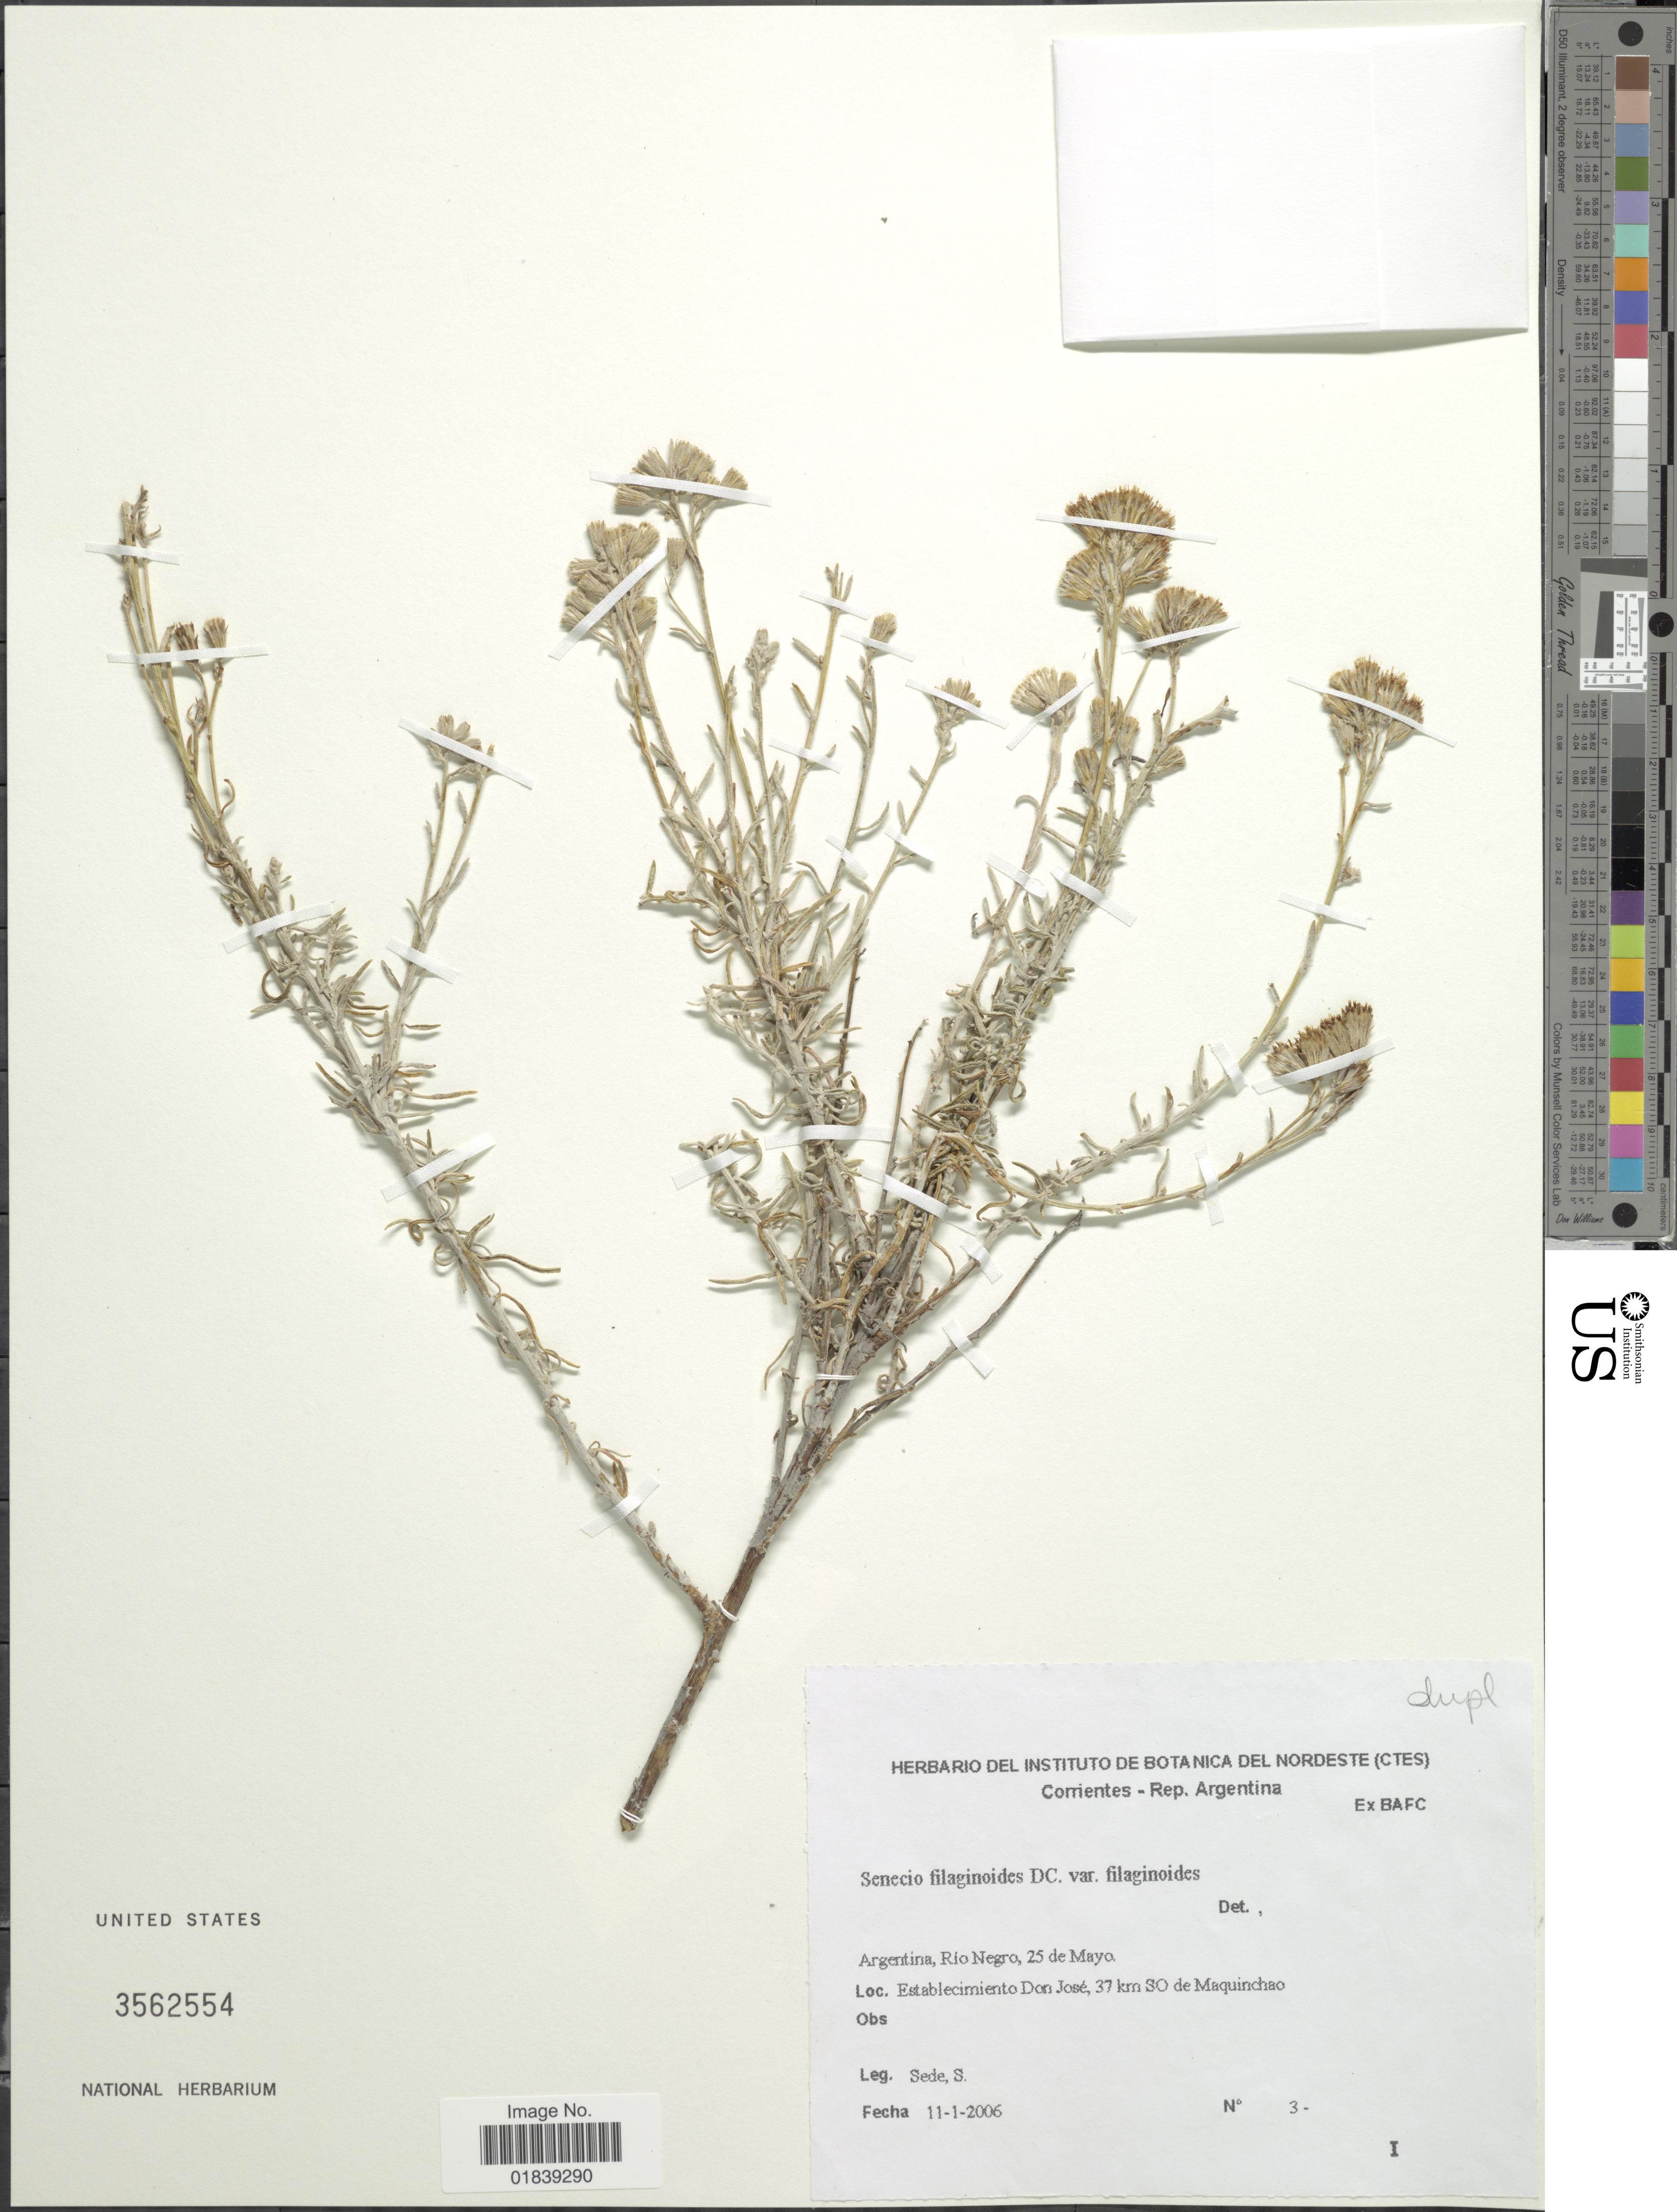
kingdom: Plantae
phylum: Tracheophyta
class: Magnoliopsida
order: Asterales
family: Asteraceae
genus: Senecio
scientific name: Senecio filaginoides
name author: DC.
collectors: S. Sede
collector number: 3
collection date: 2006-01-11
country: Argentina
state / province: Rio Negro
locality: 25 de Mayo, Establecimiento Don Jose, 37 km SO de Maquinchao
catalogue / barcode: US 3562554